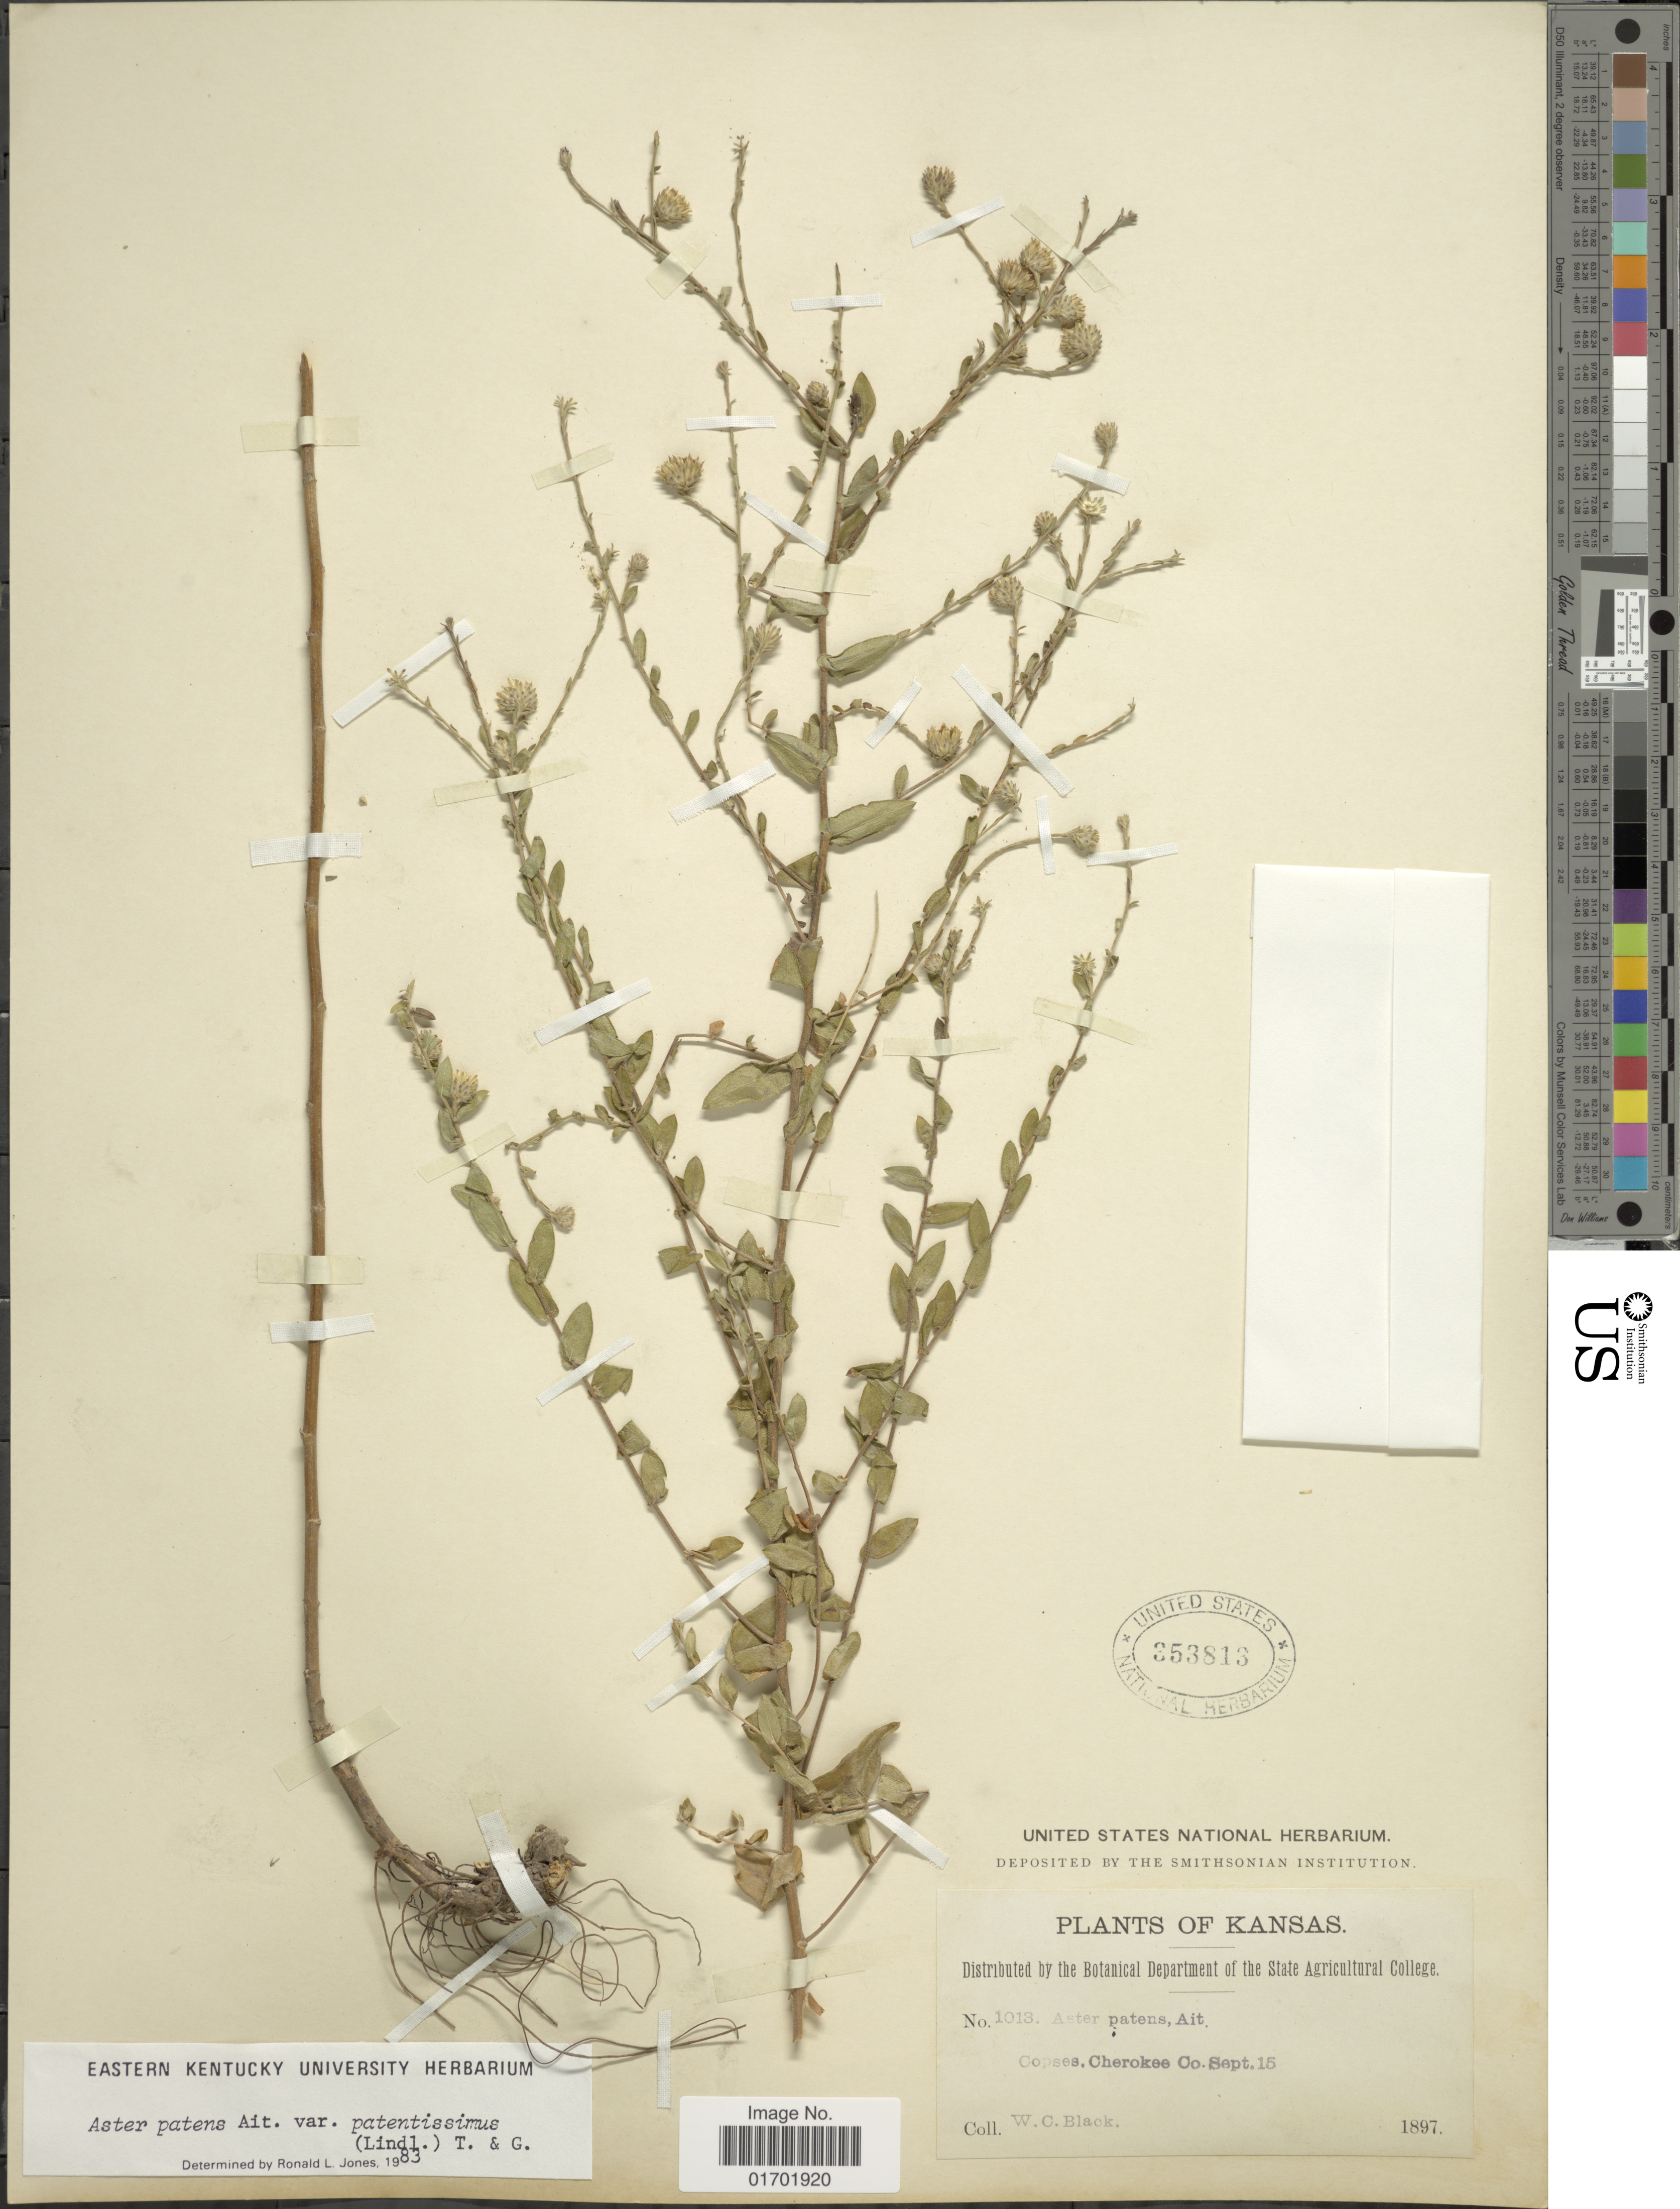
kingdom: Plantae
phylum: Tracheophyta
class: Magnoliopsida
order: Asterales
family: Asteraceae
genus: Symphyotrichum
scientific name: Symphyotrichum patens var. patentissimum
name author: (Lindl.) G.L. Nesom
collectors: W. Black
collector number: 1013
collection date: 1897-09-15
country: United States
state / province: Kansas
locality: Copses, Cherokee Co.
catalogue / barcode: US 353813